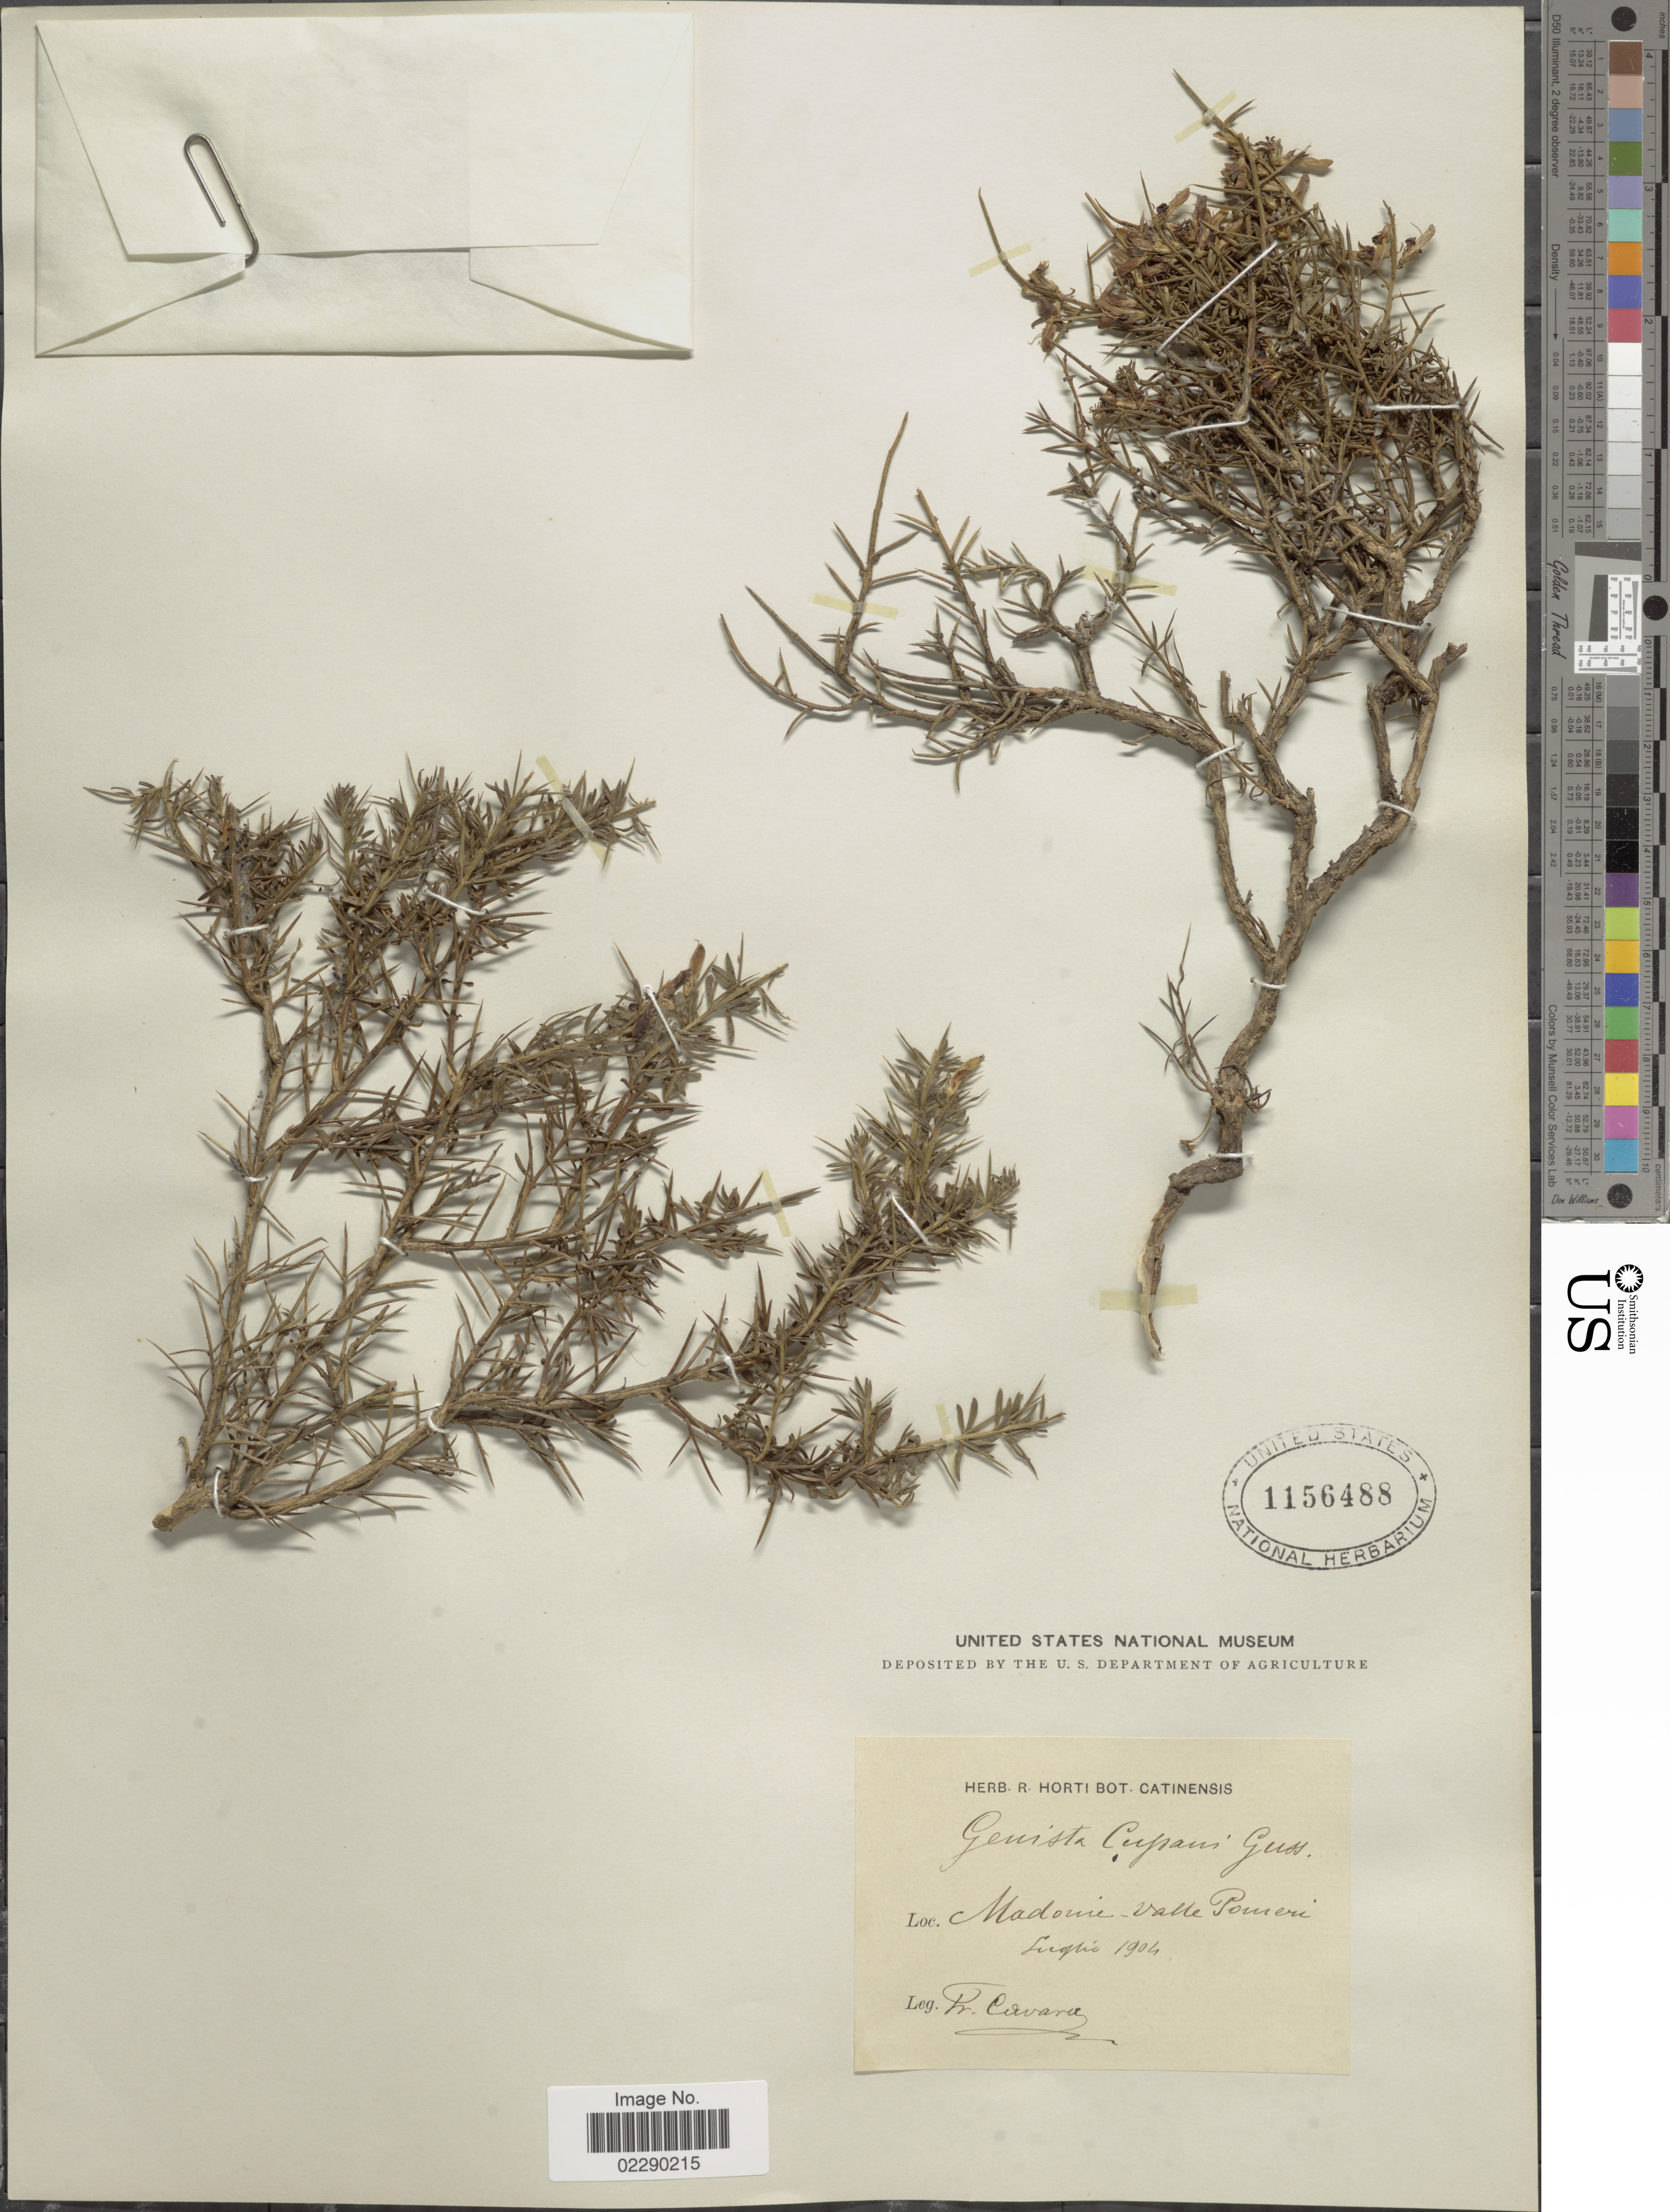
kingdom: Plantae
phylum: Tracheophyta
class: Magnoliopsida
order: Fabales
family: Fabaceae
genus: Genista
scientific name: Genista cupani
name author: Gussone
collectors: Cavara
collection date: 1904-07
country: Italy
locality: Madonie-Valle Pomeri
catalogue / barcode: US 1156488